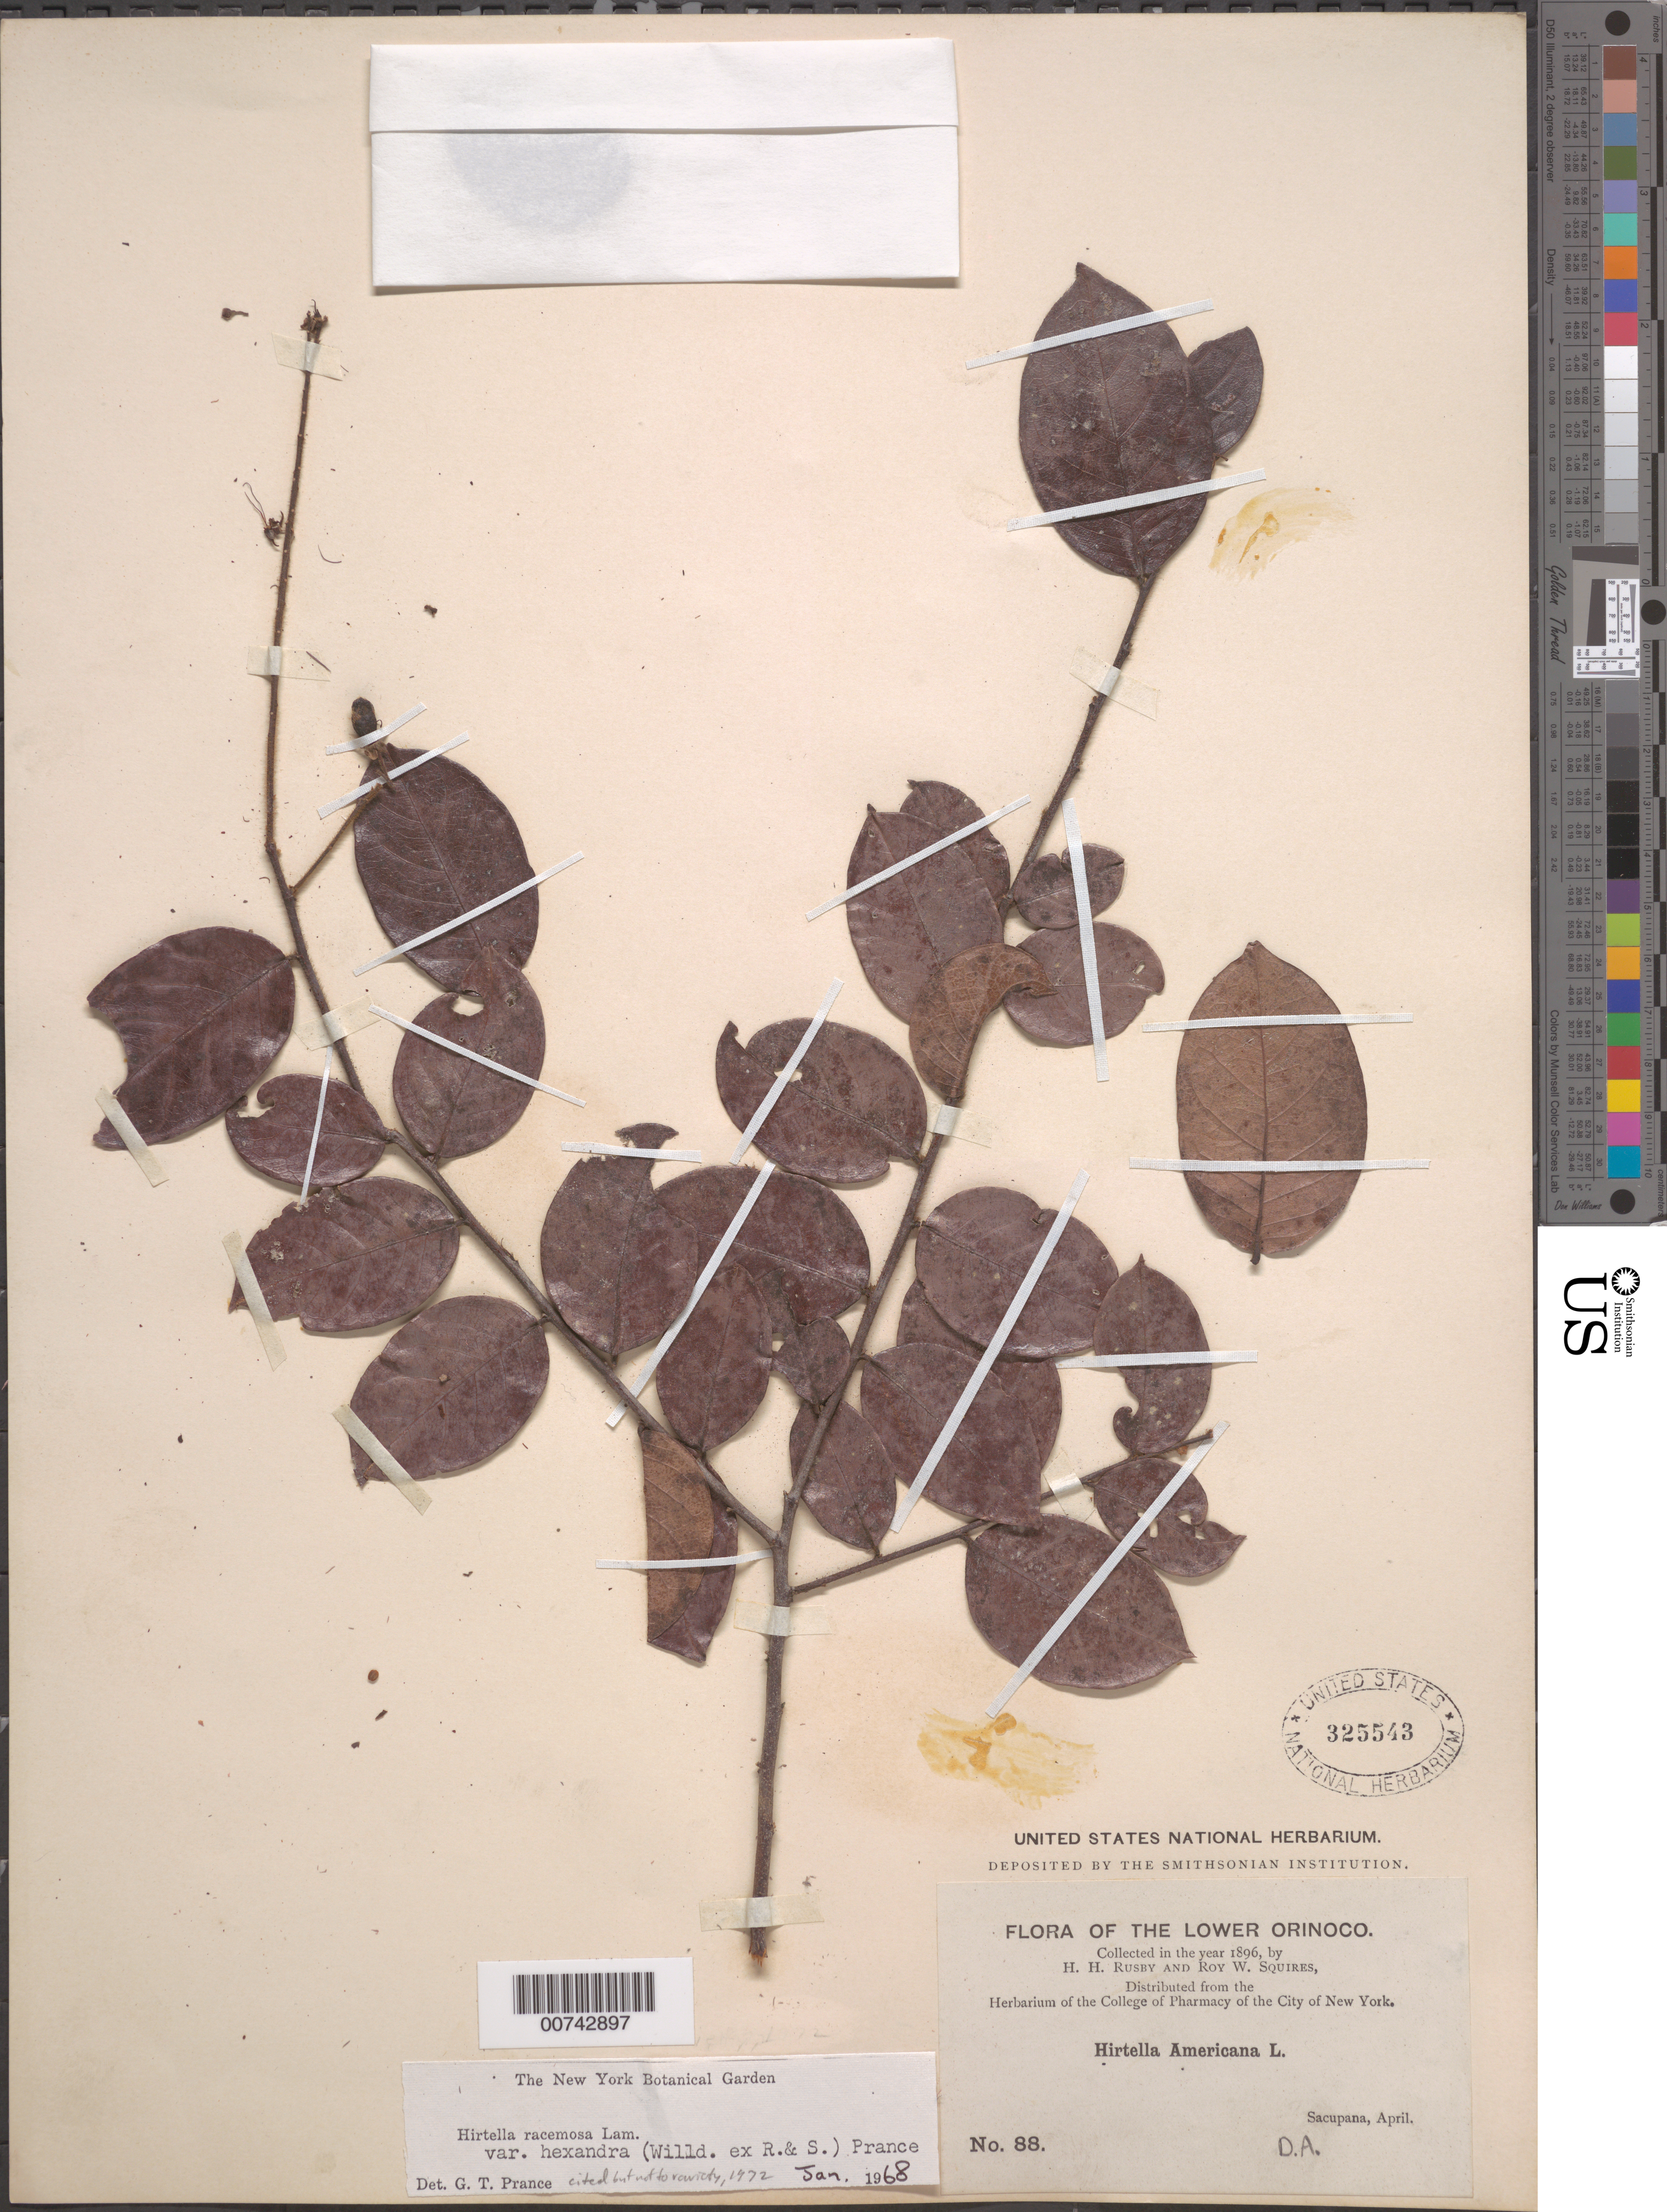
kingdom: Plantae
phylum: Tracheophyta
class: Magnoliopsida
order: Malpighiales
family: Chrysobalanaceae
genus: Hirtella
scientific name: Hirtella racemosa var. hexandra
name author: (Willd. ex Roem. & Schult.) Prance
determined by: Prance, G. T.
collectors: H. H. Rusby & R. Squires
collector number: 88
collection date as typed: April 1896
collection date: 1896-04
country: Venezuela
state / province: Delta Amacuro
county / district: Antonio Díaz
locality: Lower Orinoco, Sacupana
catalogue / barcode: US 325543